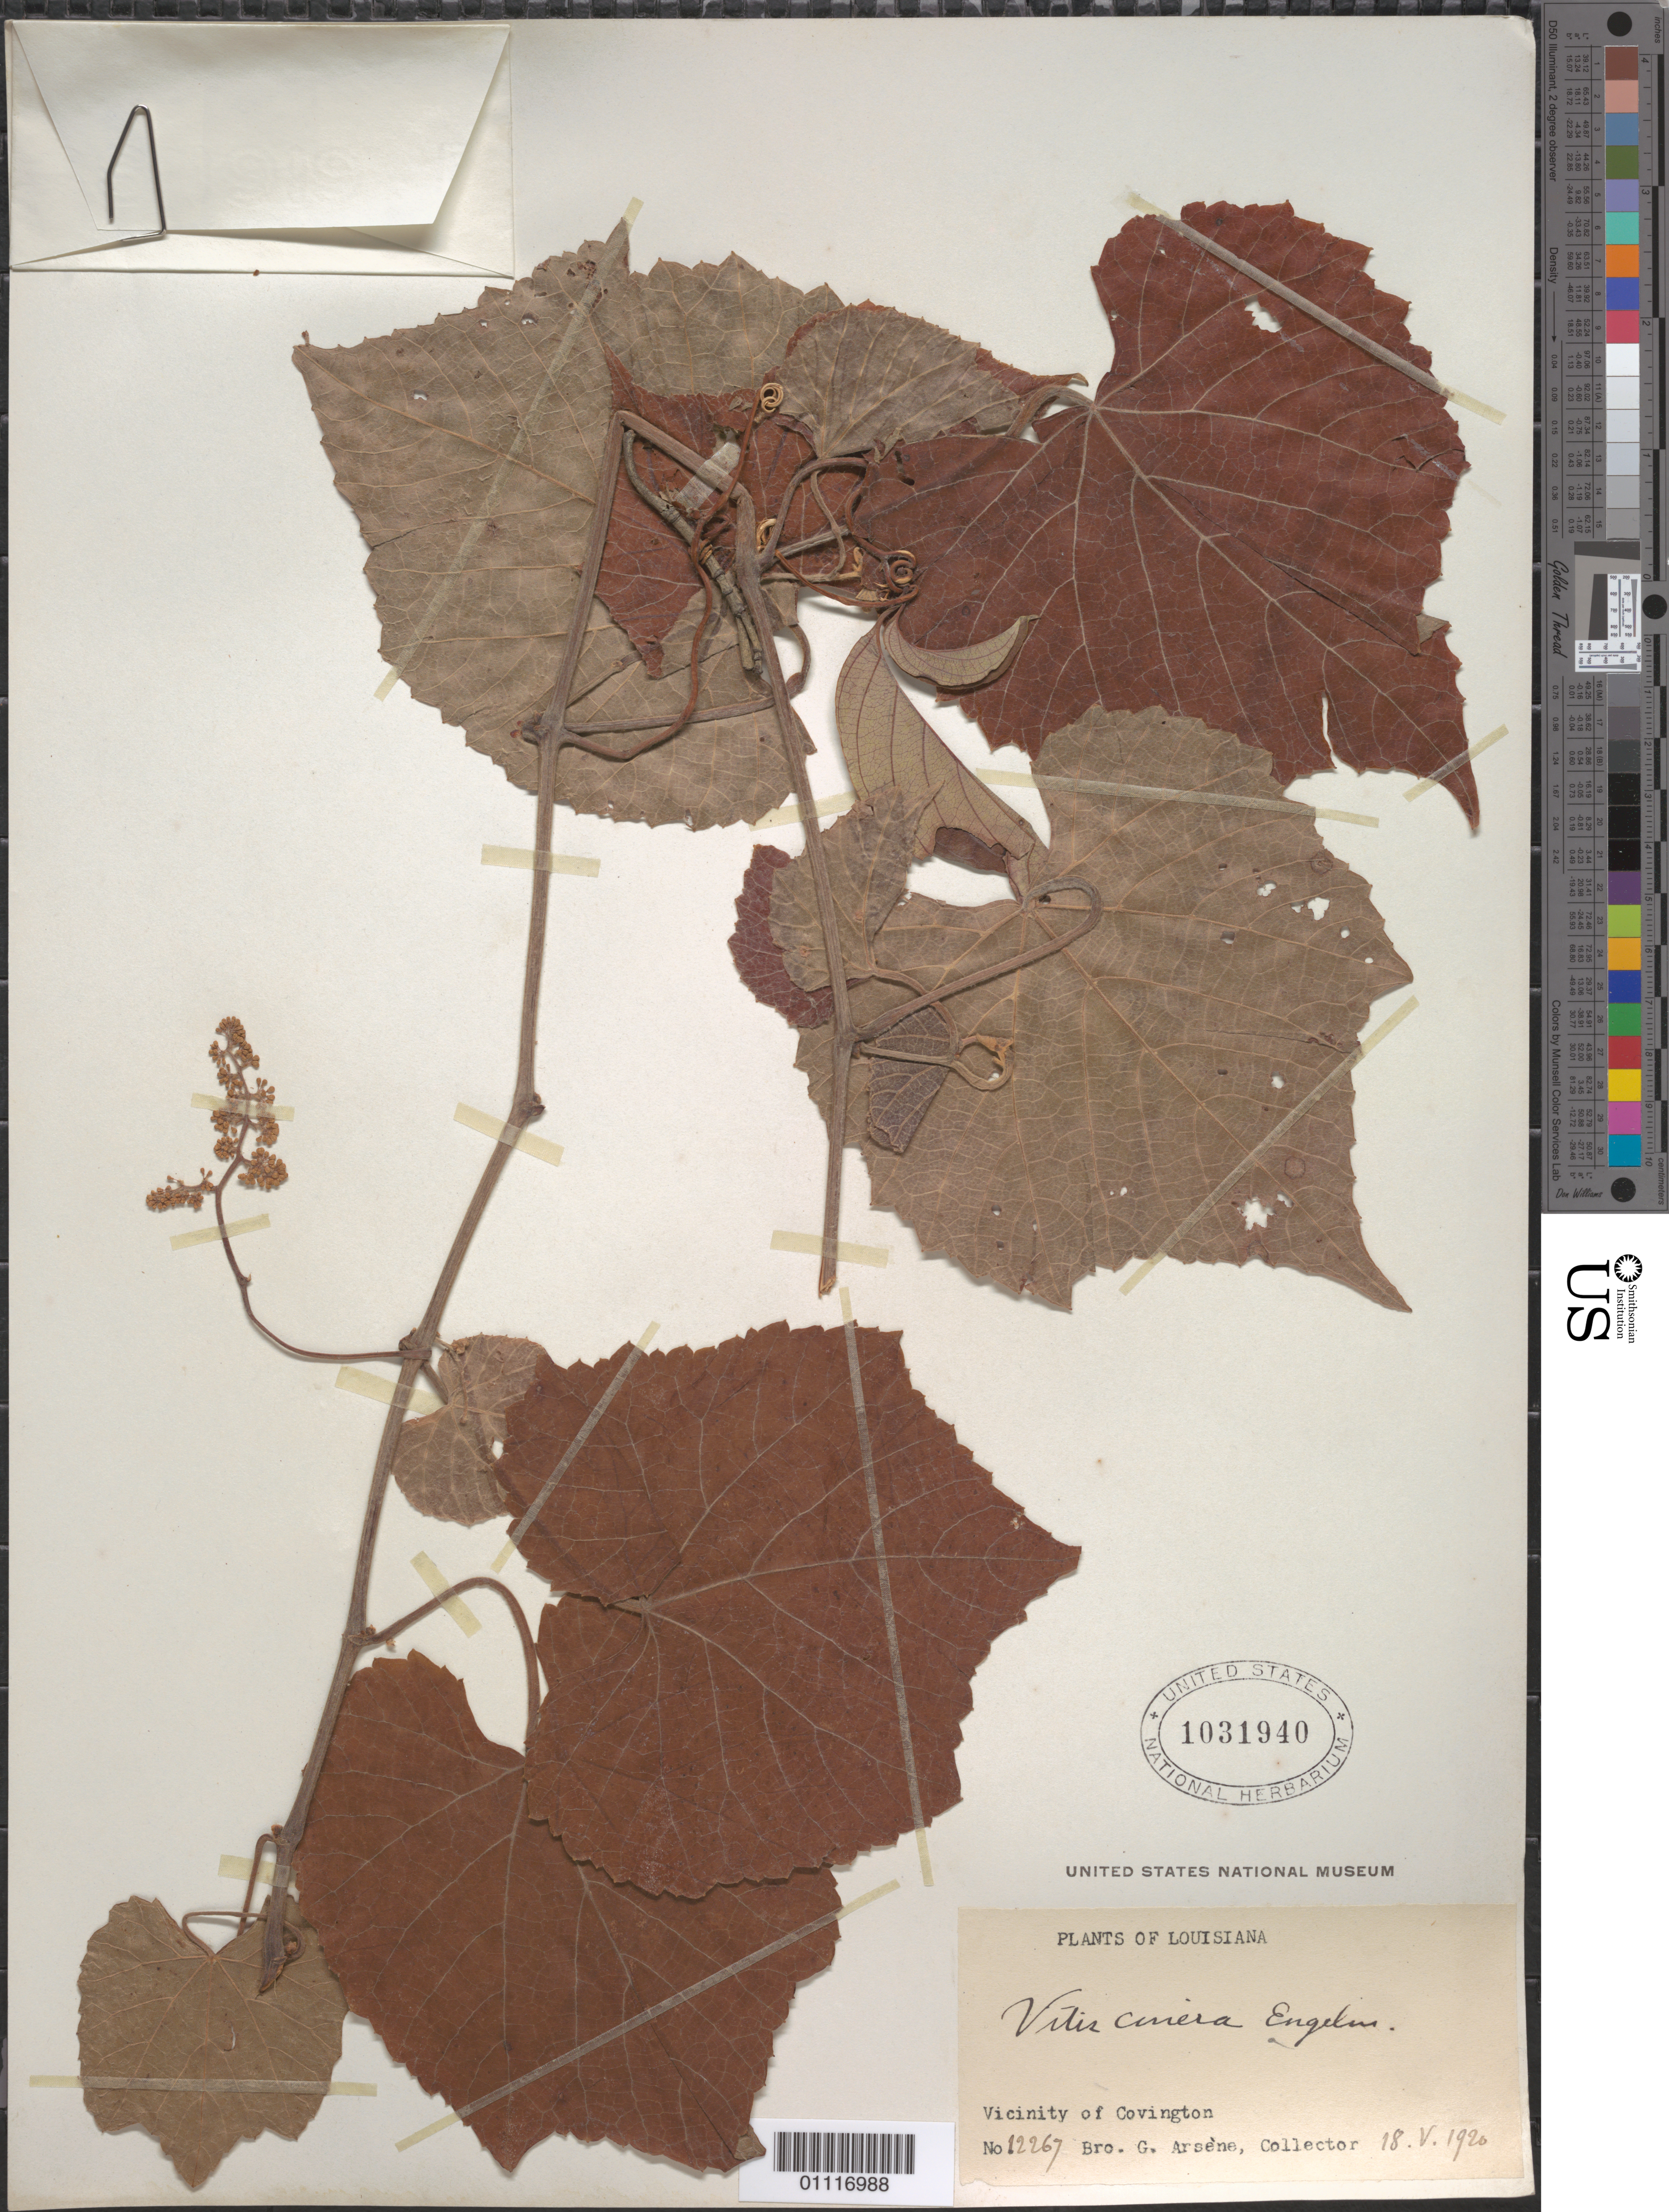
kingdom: Plantae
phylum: Tracheophyta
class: Magnoliopsida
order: Vitales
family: Vitaceae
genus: Vitis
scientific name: Vitis cinerea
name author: (Engelm.) Millardet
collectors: Bro. G. Arsène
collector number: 12267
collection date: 1920-05-18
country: United States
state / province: Louisiana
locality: Vicinity of Covington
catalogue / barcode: US 1031940